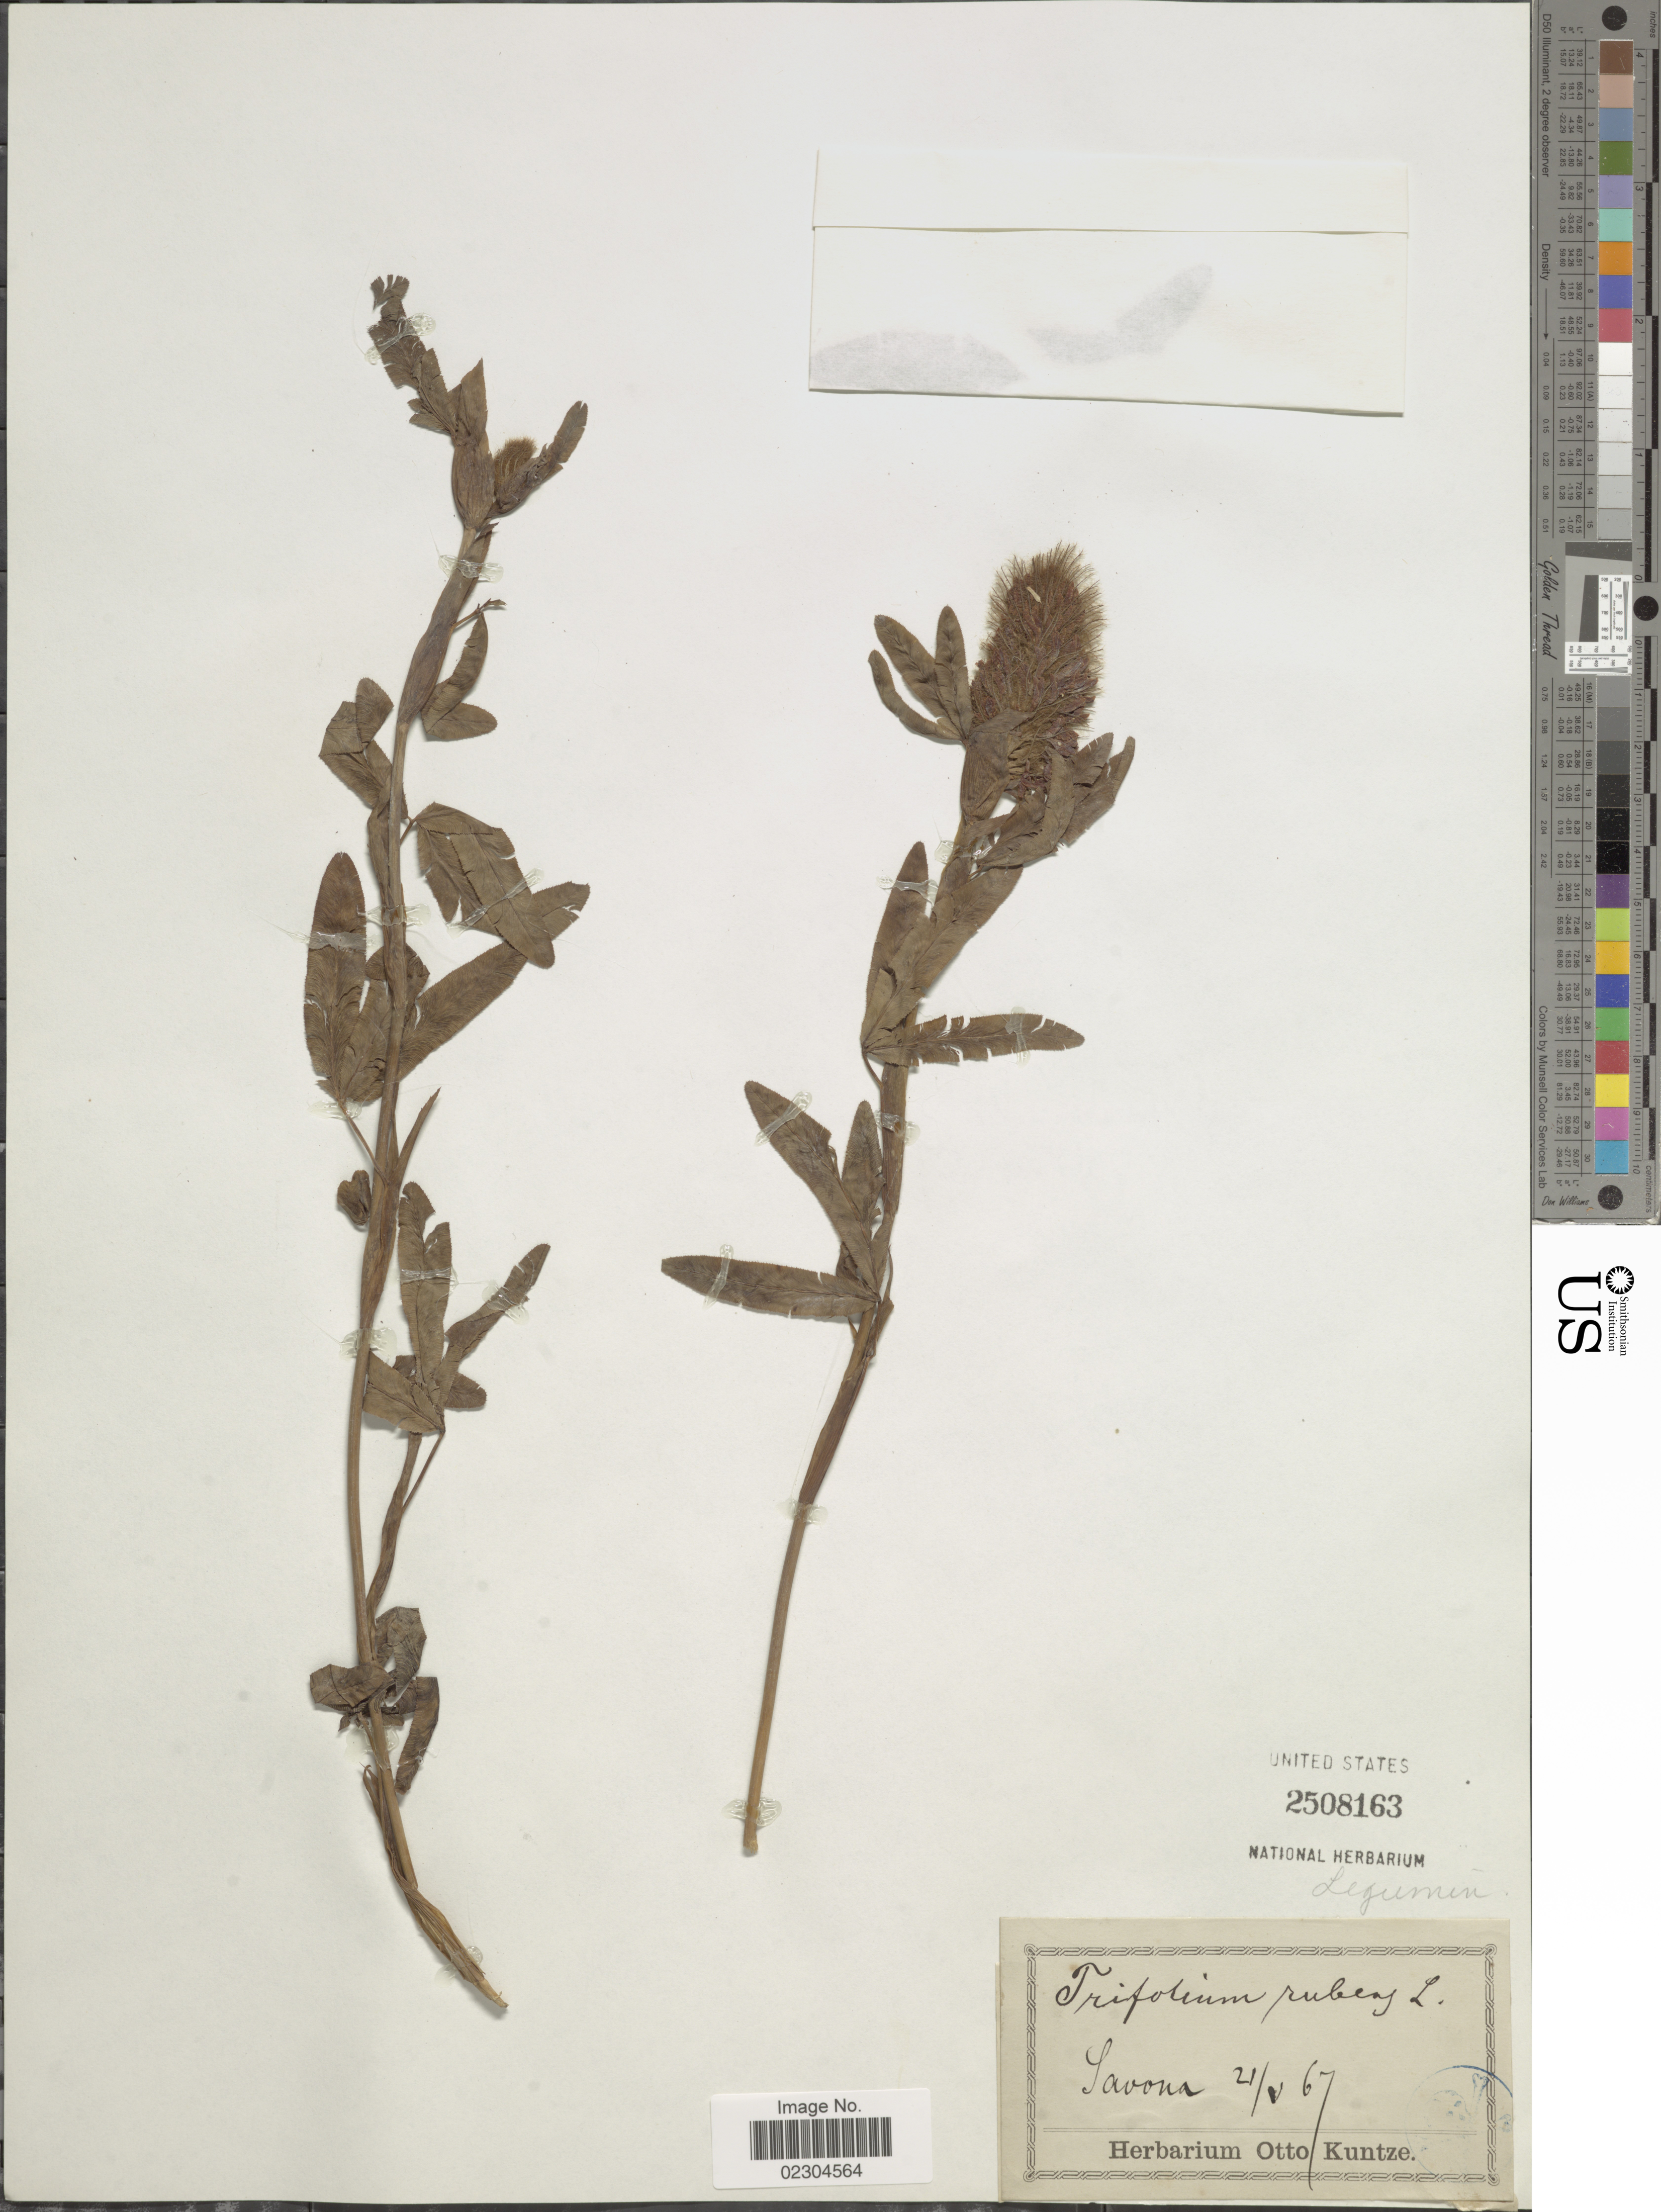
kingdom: Plantae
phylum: Tracheophyta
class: Magnoliopsida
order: Fabales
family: Fabaceae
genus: Trifolium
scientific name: Trifolium rubens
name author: L.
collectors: ex herb. Otto Kuntze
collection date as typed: Transcribed d/m/y: 21/5/67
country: Italy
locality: Savona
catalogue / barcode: US 2508163